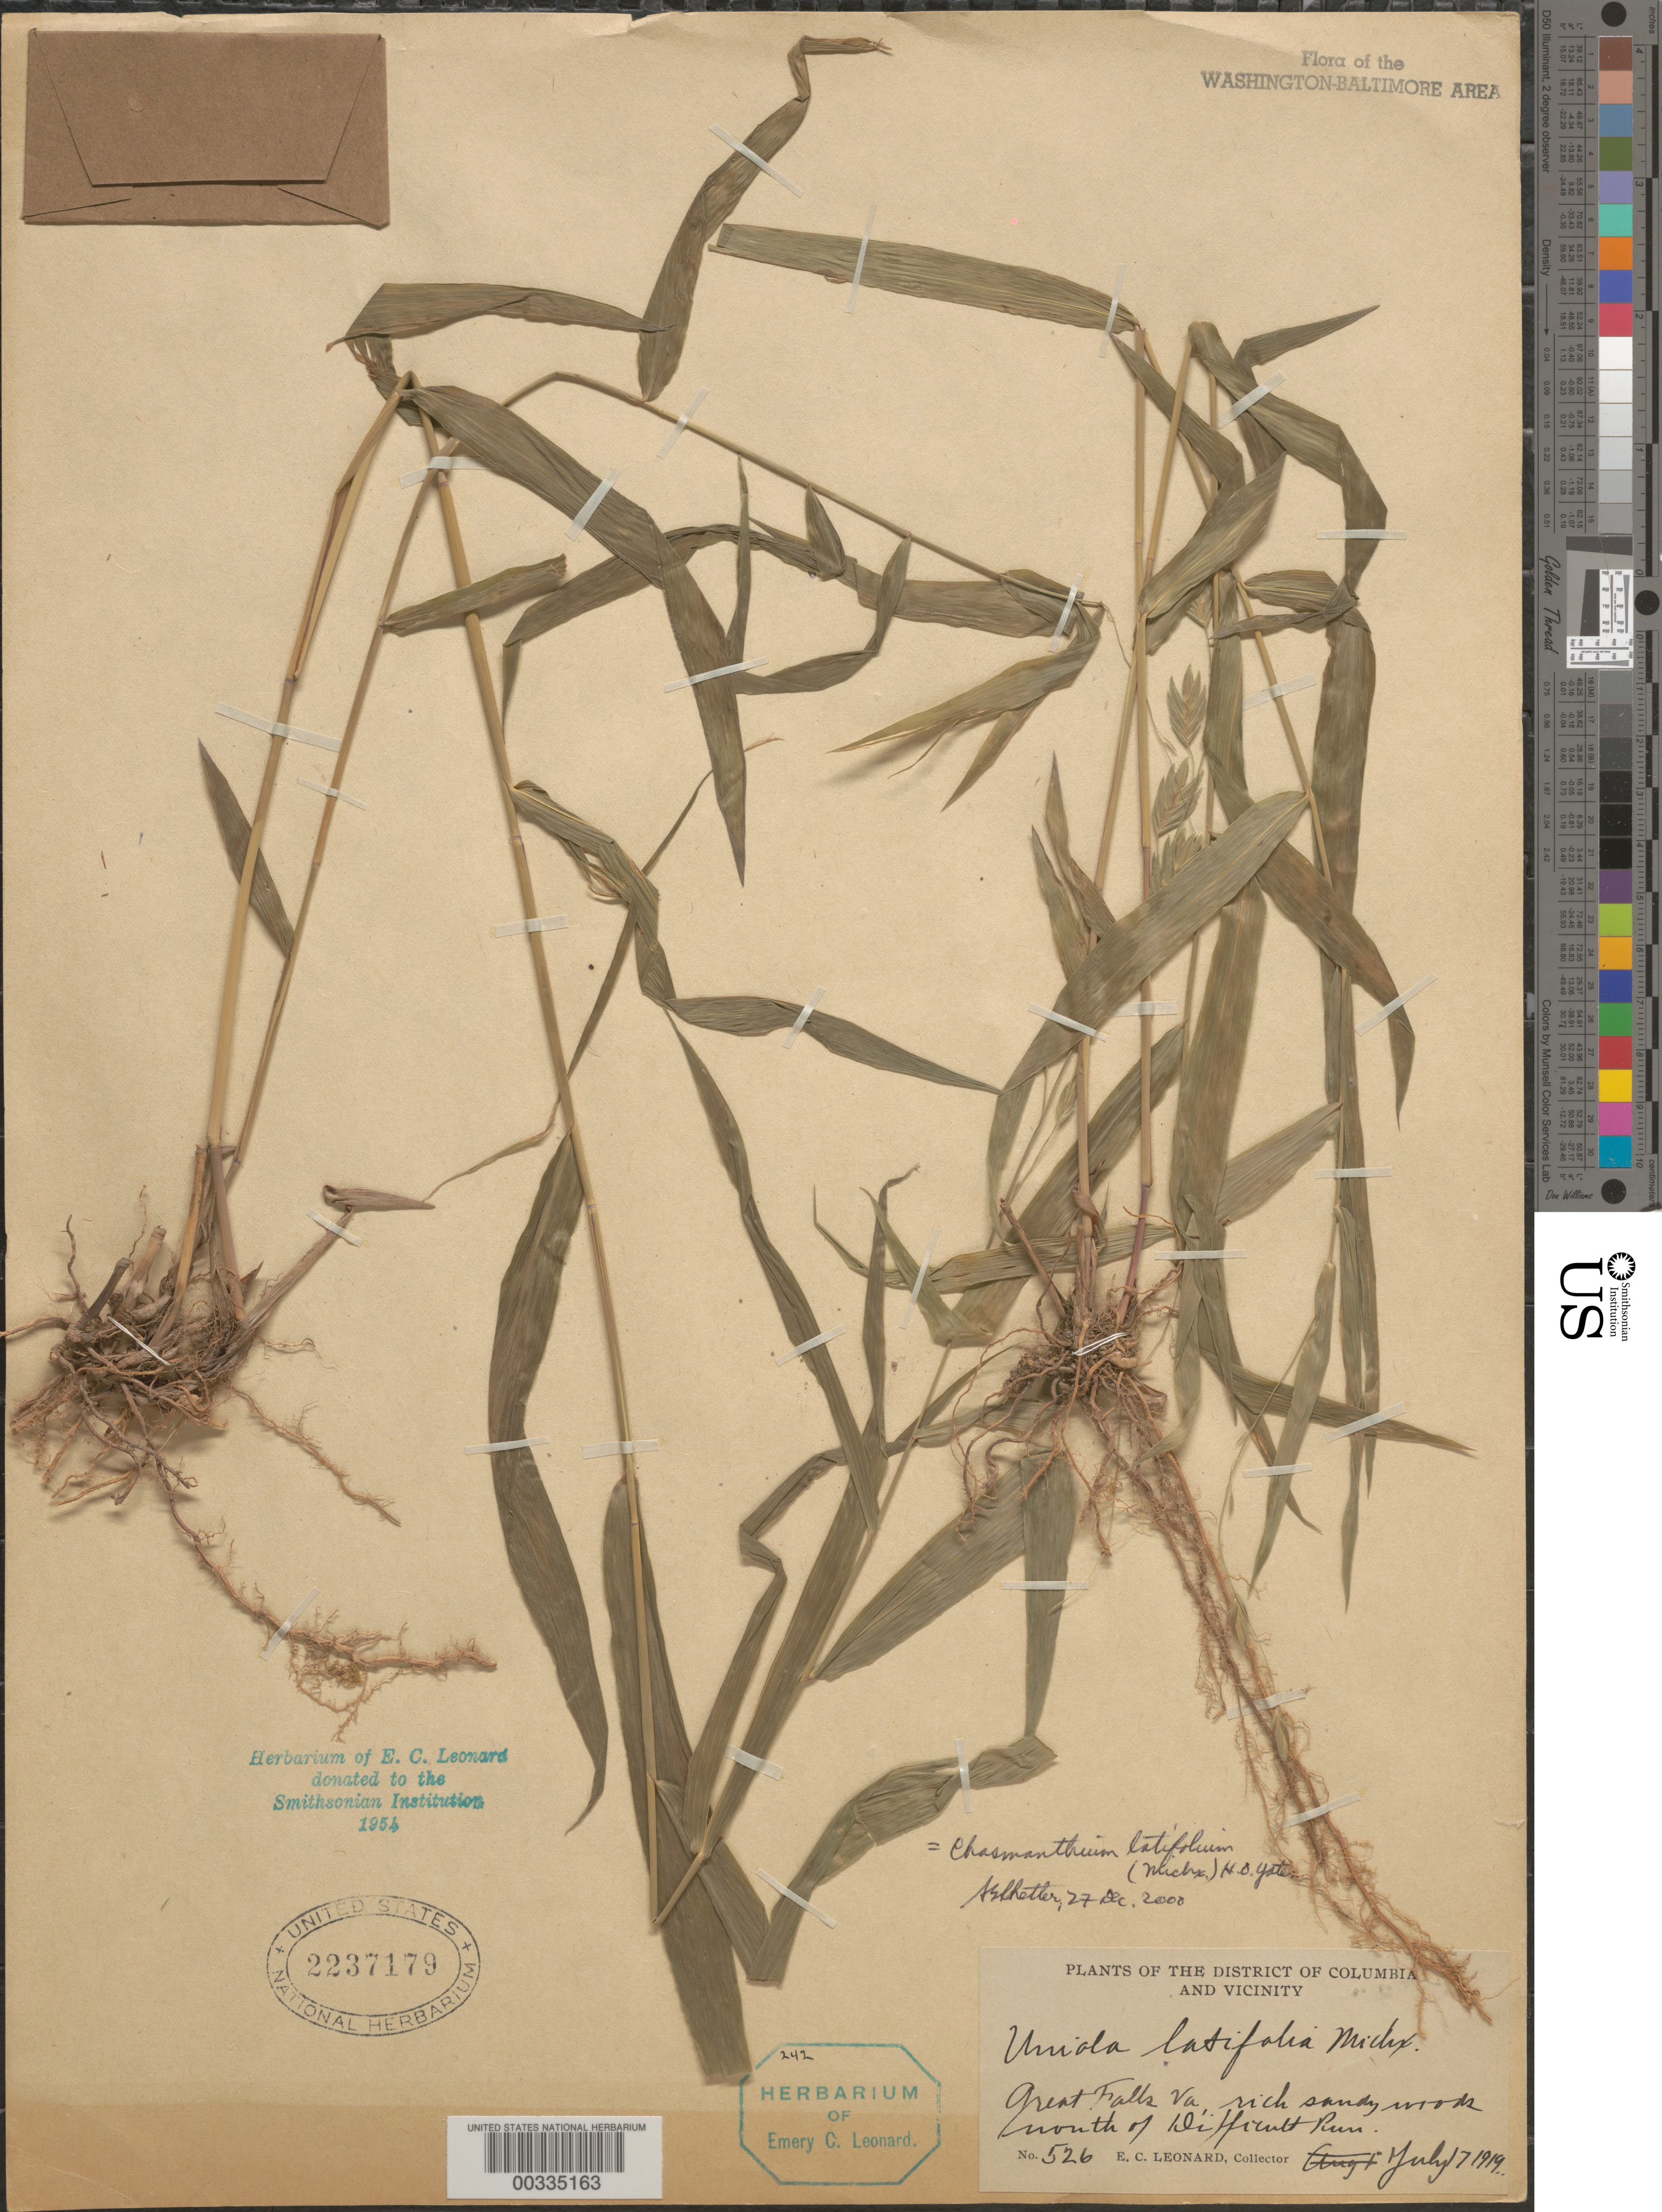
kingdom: Plantae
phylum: Tracheophyta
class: Liliopsida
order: Poales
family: Poaceae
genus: Chasmanthium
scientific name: Chasmanthium latifolium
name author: (Michx.) H.O. Yates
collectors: E. C. Leonard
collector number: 526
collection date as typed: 17 Jul 1919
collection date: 1919-07-17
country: United States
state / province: Virginia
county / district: Fairfax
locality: Mouth of Difficult Run C. and O. Canal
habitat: Rich sandy woods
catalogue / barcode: US 2237179